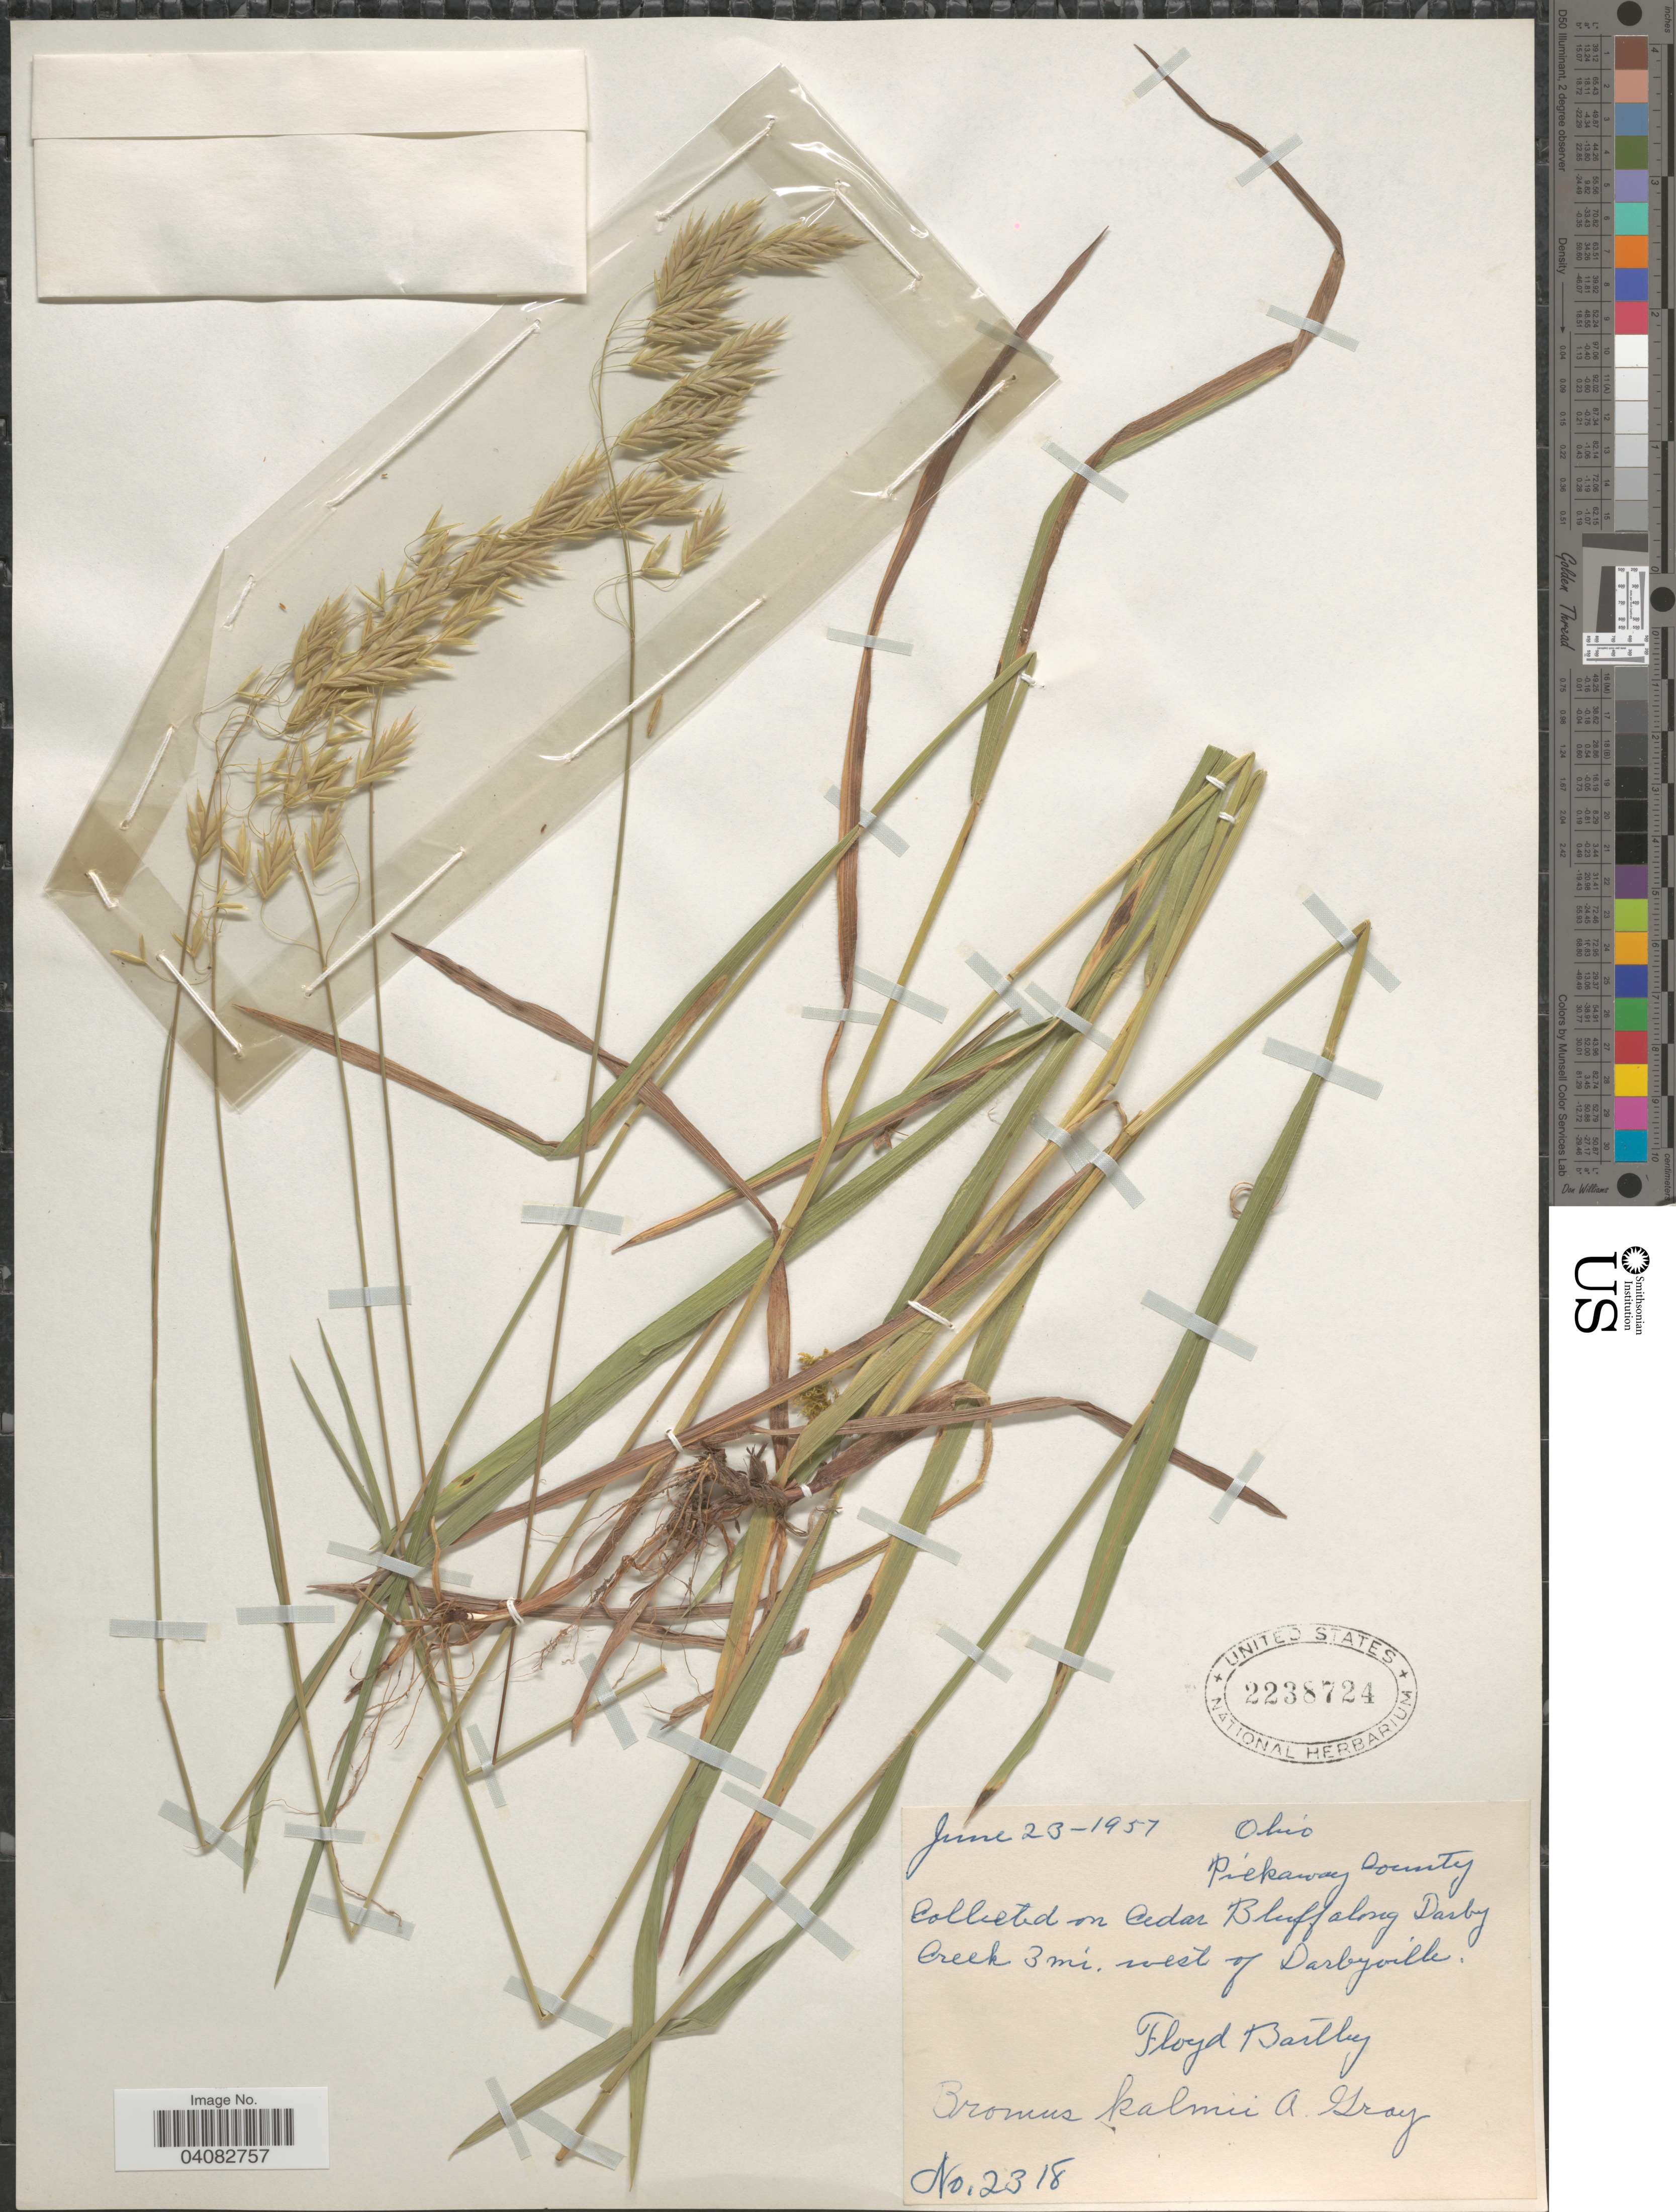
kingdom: Plantae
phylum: Tracheophyta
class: Liliopsida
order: Poales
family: Poaceae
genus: Bromus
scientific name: Bromus kalmii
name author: A. Gray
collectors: F. Bartley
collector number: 2318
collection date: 1957-06-23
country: United States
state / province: Ohio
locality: Pickaway County. Cedar Bluff along Darby Creek 3 mi. west of Darbyville.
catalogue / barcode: US 2238724